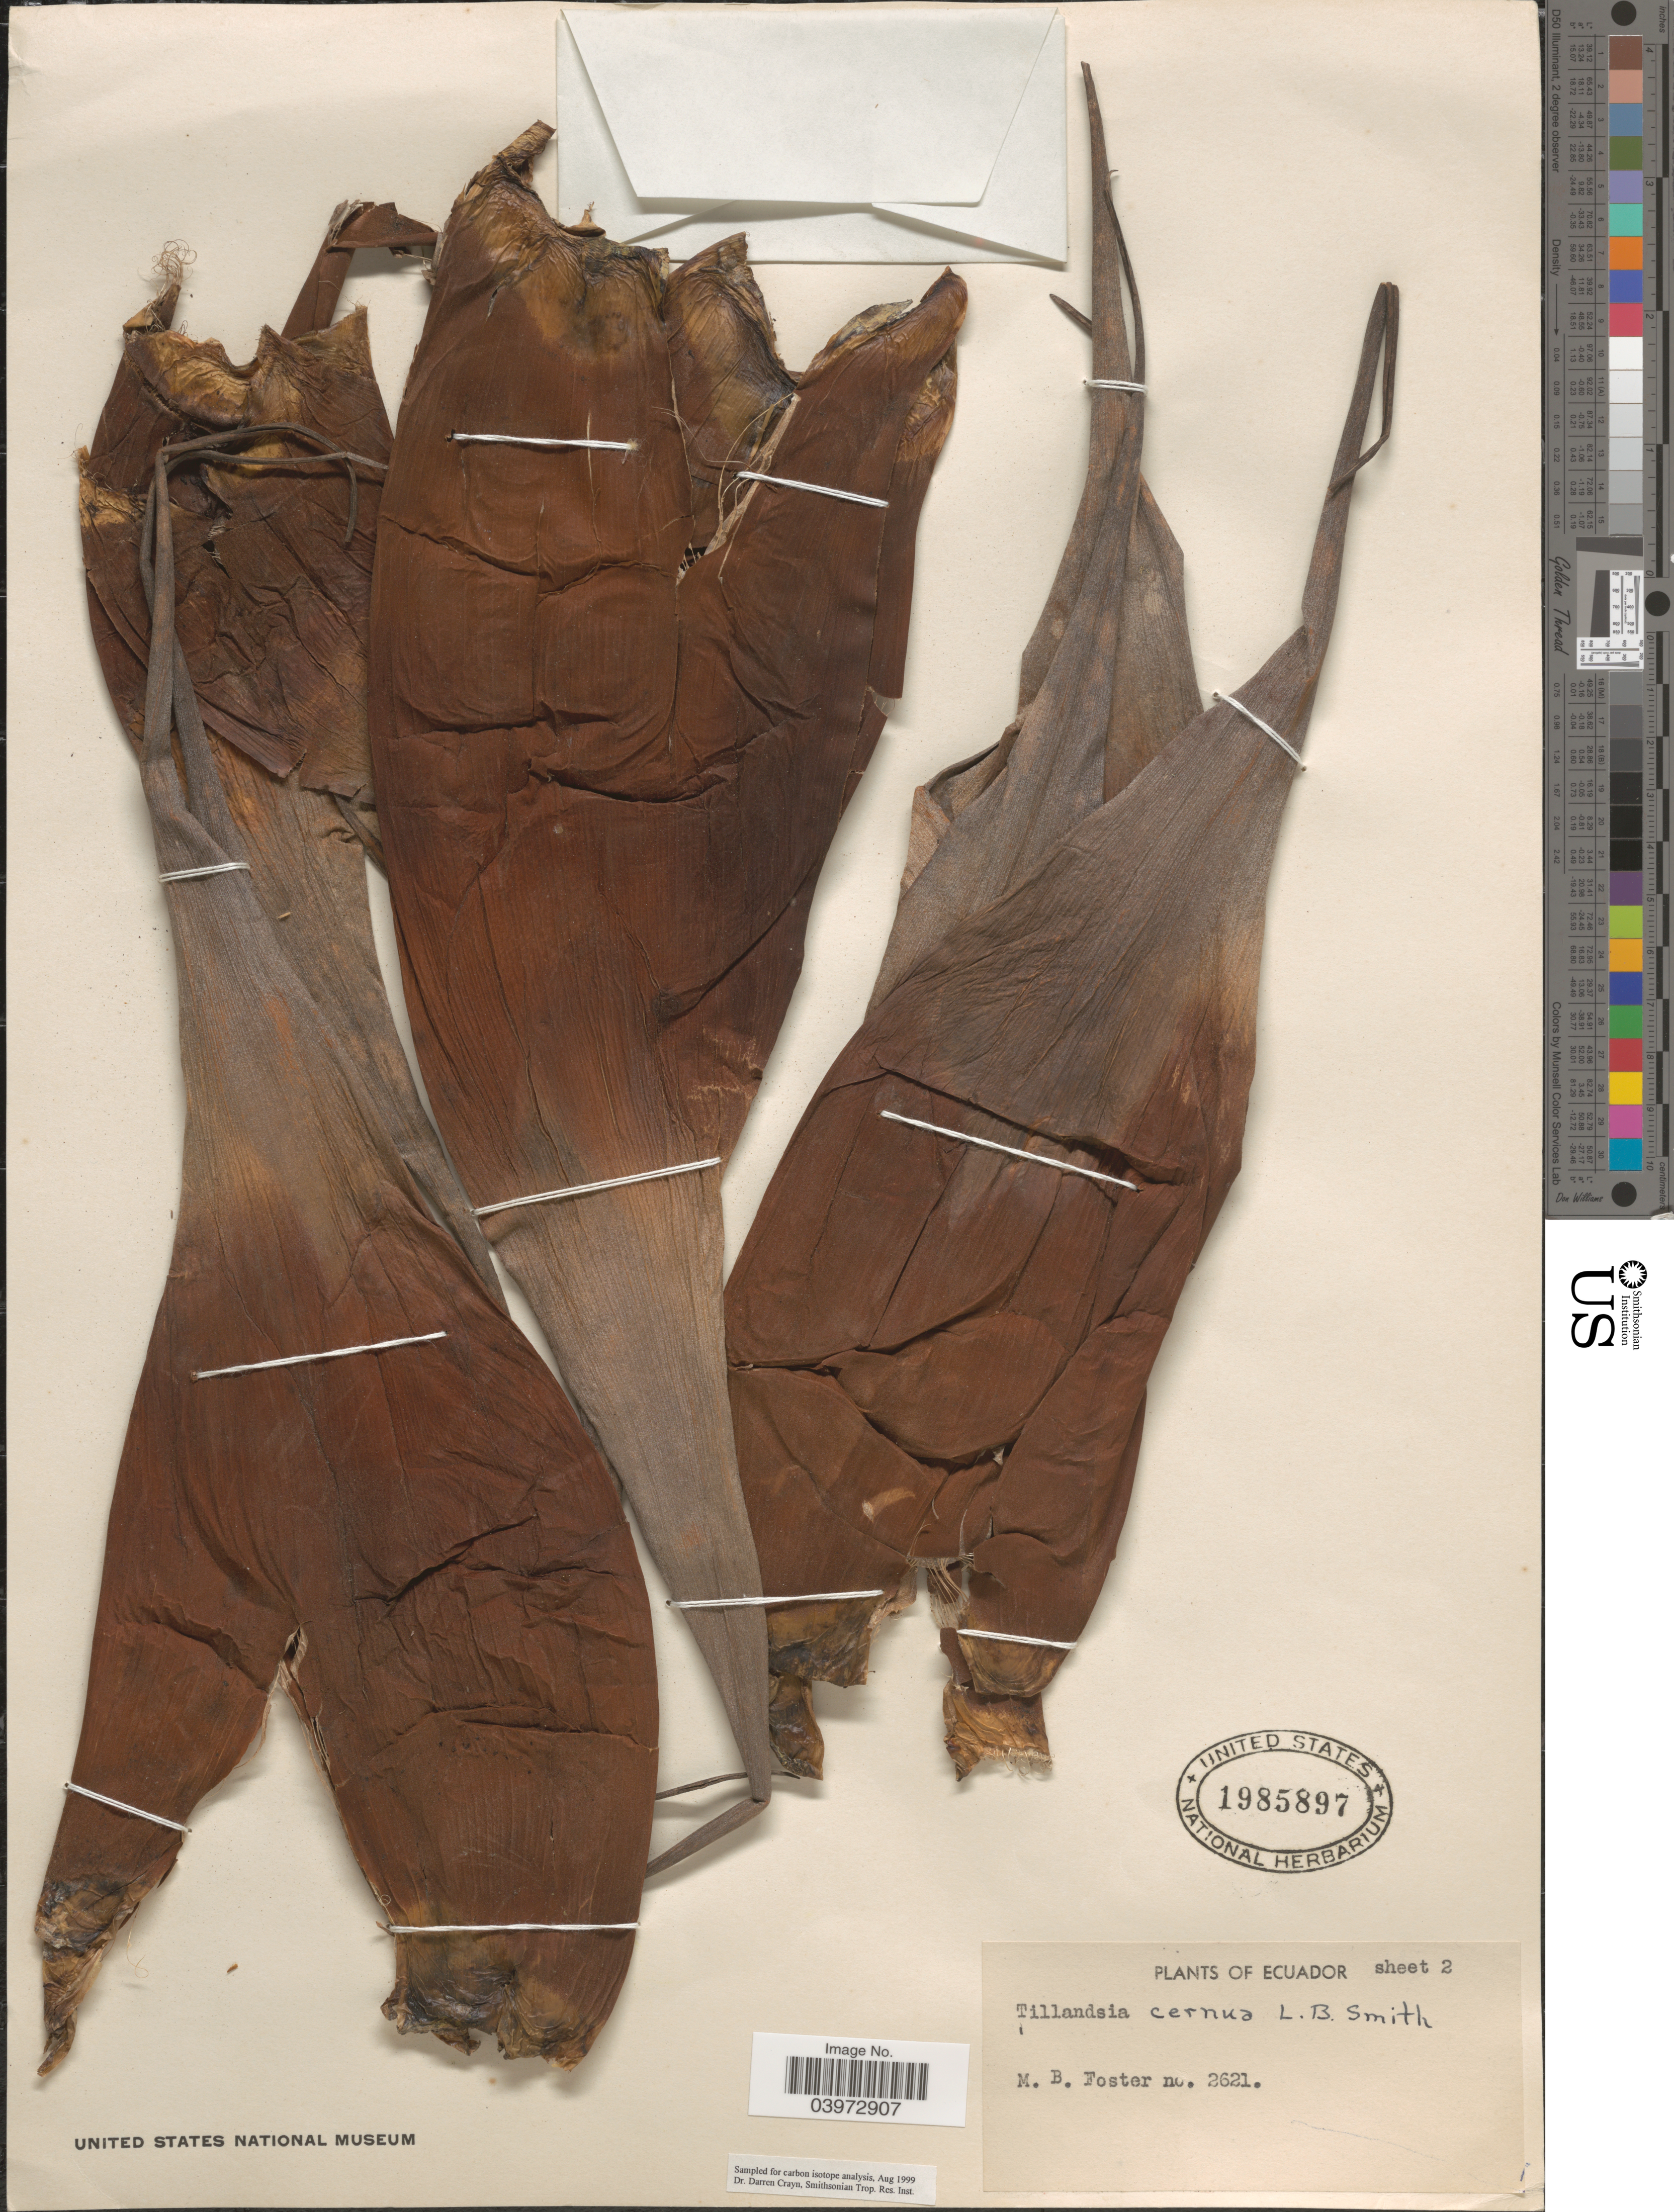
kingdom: Plantae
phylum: Tracheophyta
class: Liliopsida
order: Poales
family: Bromeliaceae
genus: Tillandsia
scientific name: Tillandsia cernua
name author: L.B. Sm.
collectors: M. B. Foster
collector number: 2621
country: Ecuador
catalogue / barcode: US 1985897